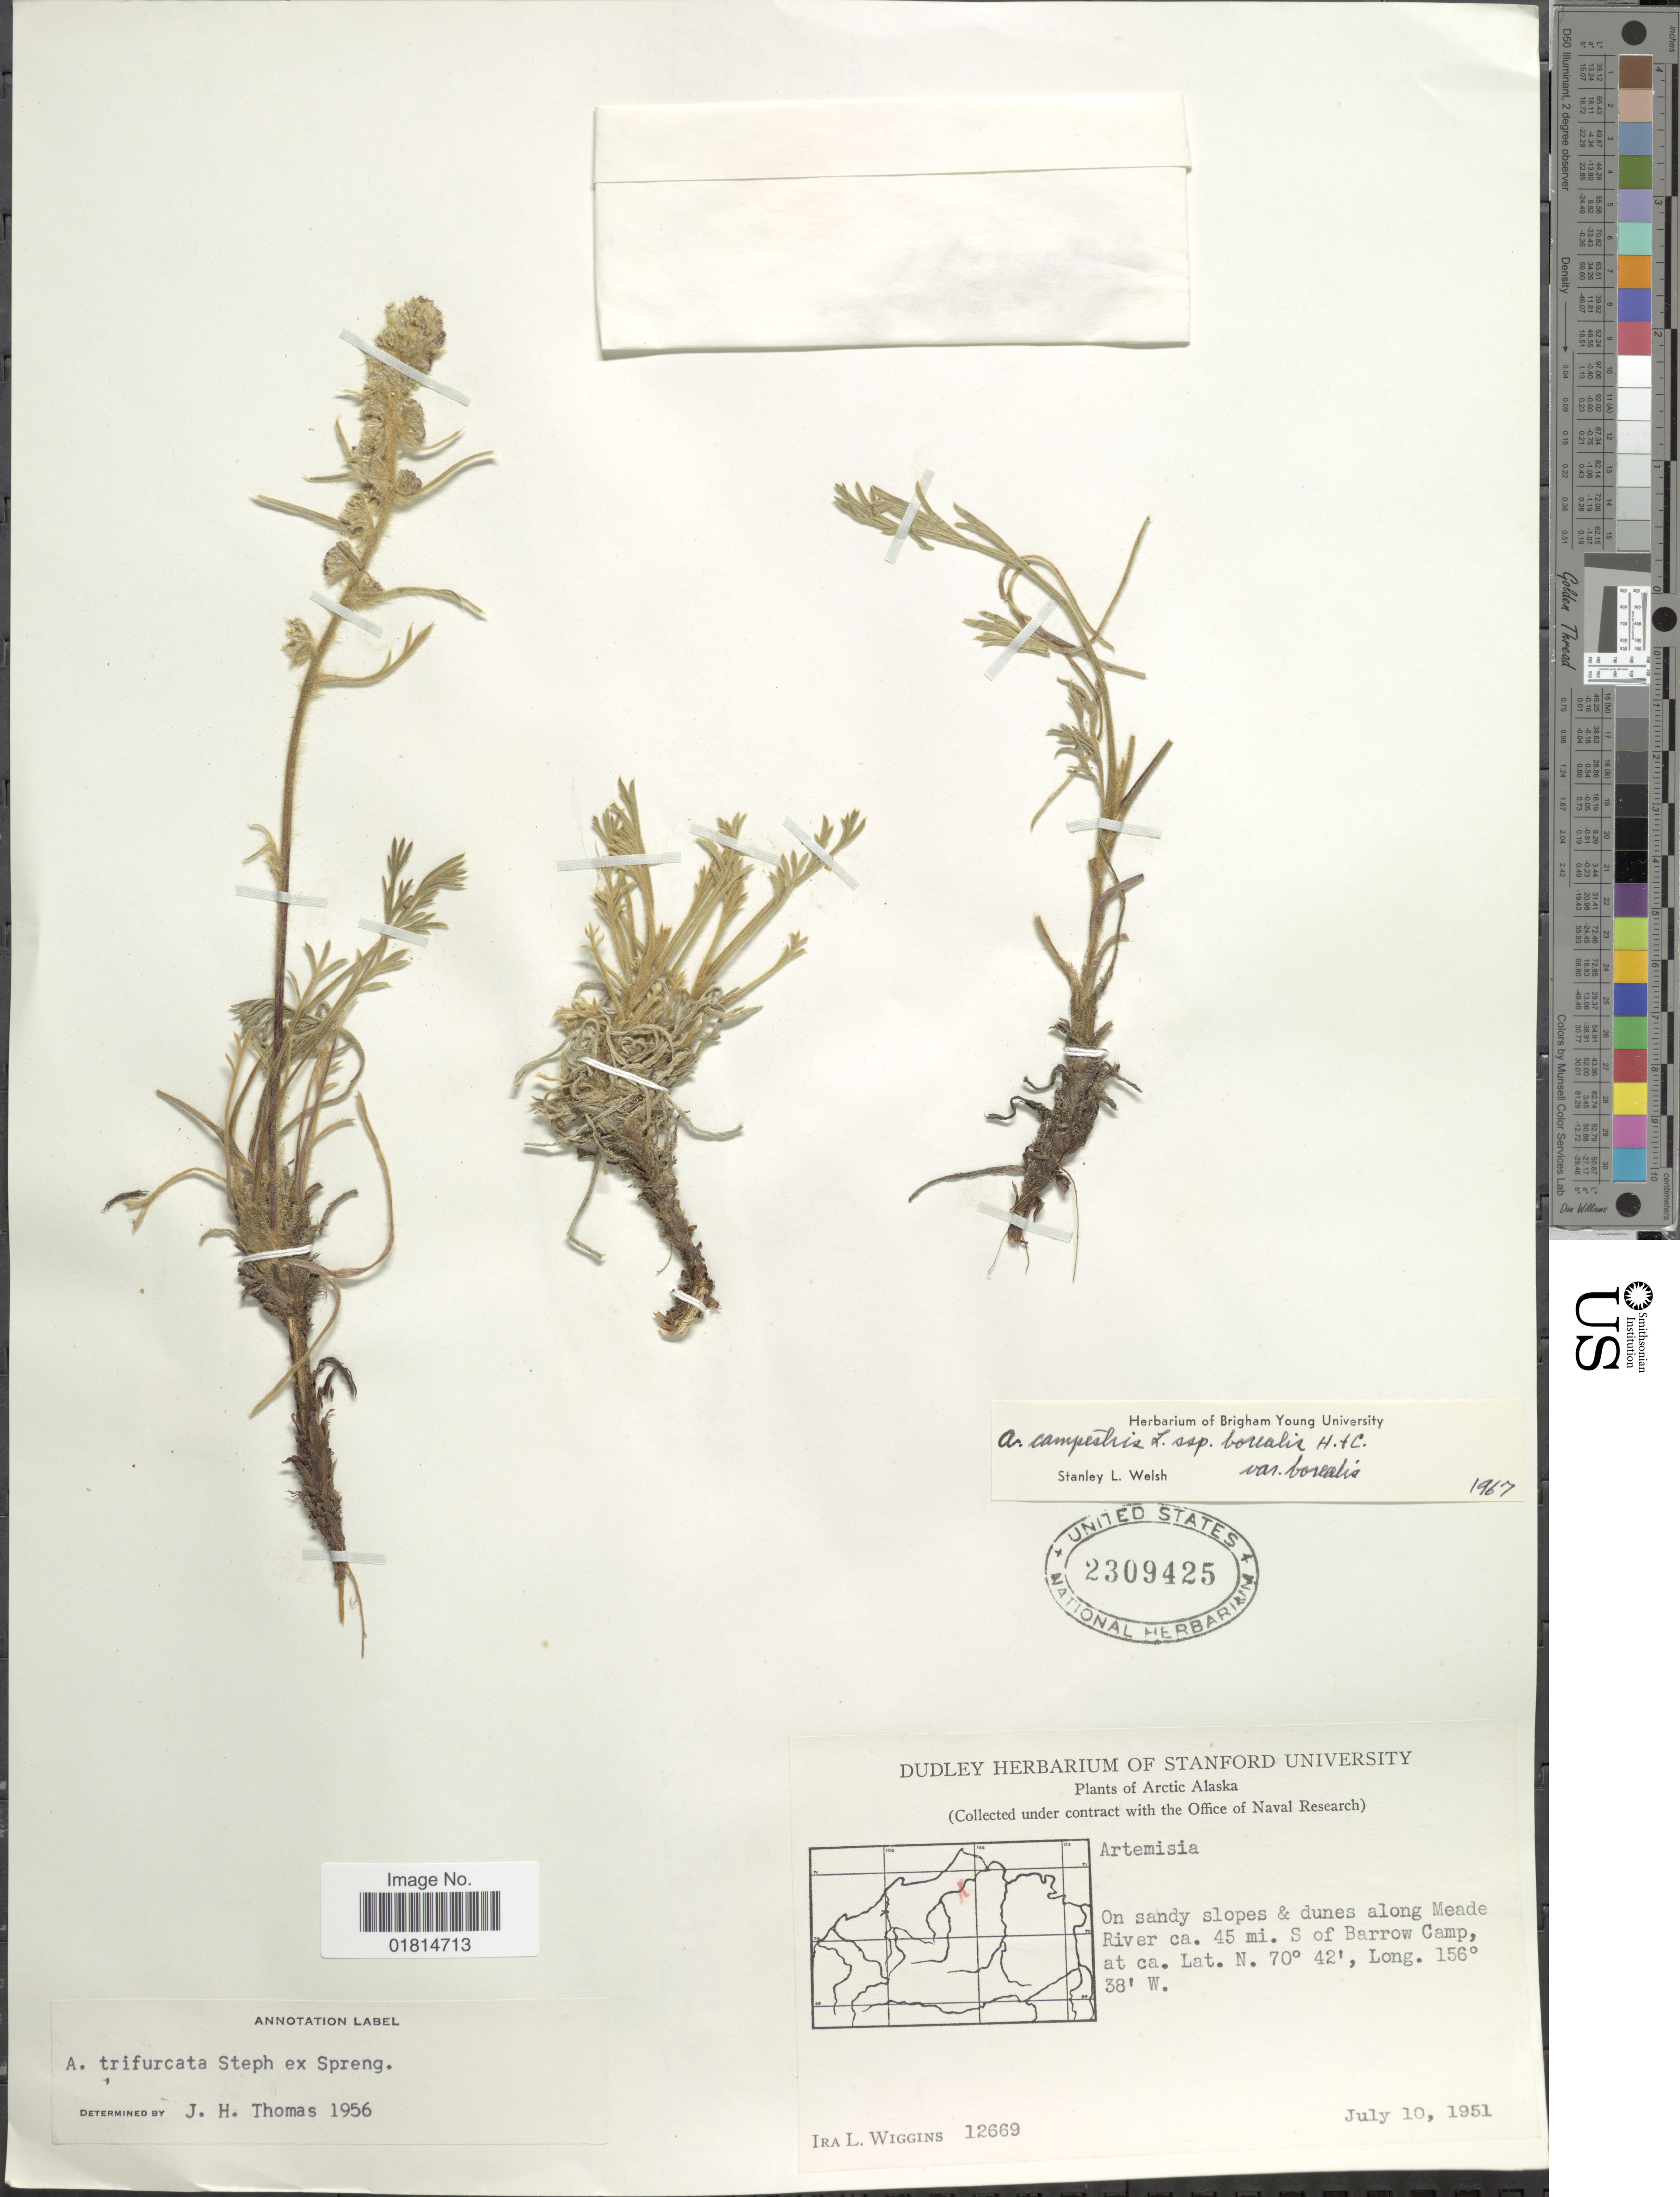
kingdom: Plantae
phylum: Tracheophyta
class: Magnoliopsida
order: Asterales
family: Asteraceae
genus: Artemisia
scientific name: Artemisia campestris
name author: L.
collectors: I. L. Wiggins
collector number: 12669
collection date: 1951-07-10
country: United States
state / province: Alaska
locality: Arctic Alaska. On sandy slopes & dunes along Meade River ca. 45 mi. S of Barrow Camp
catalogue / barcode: US 2309425